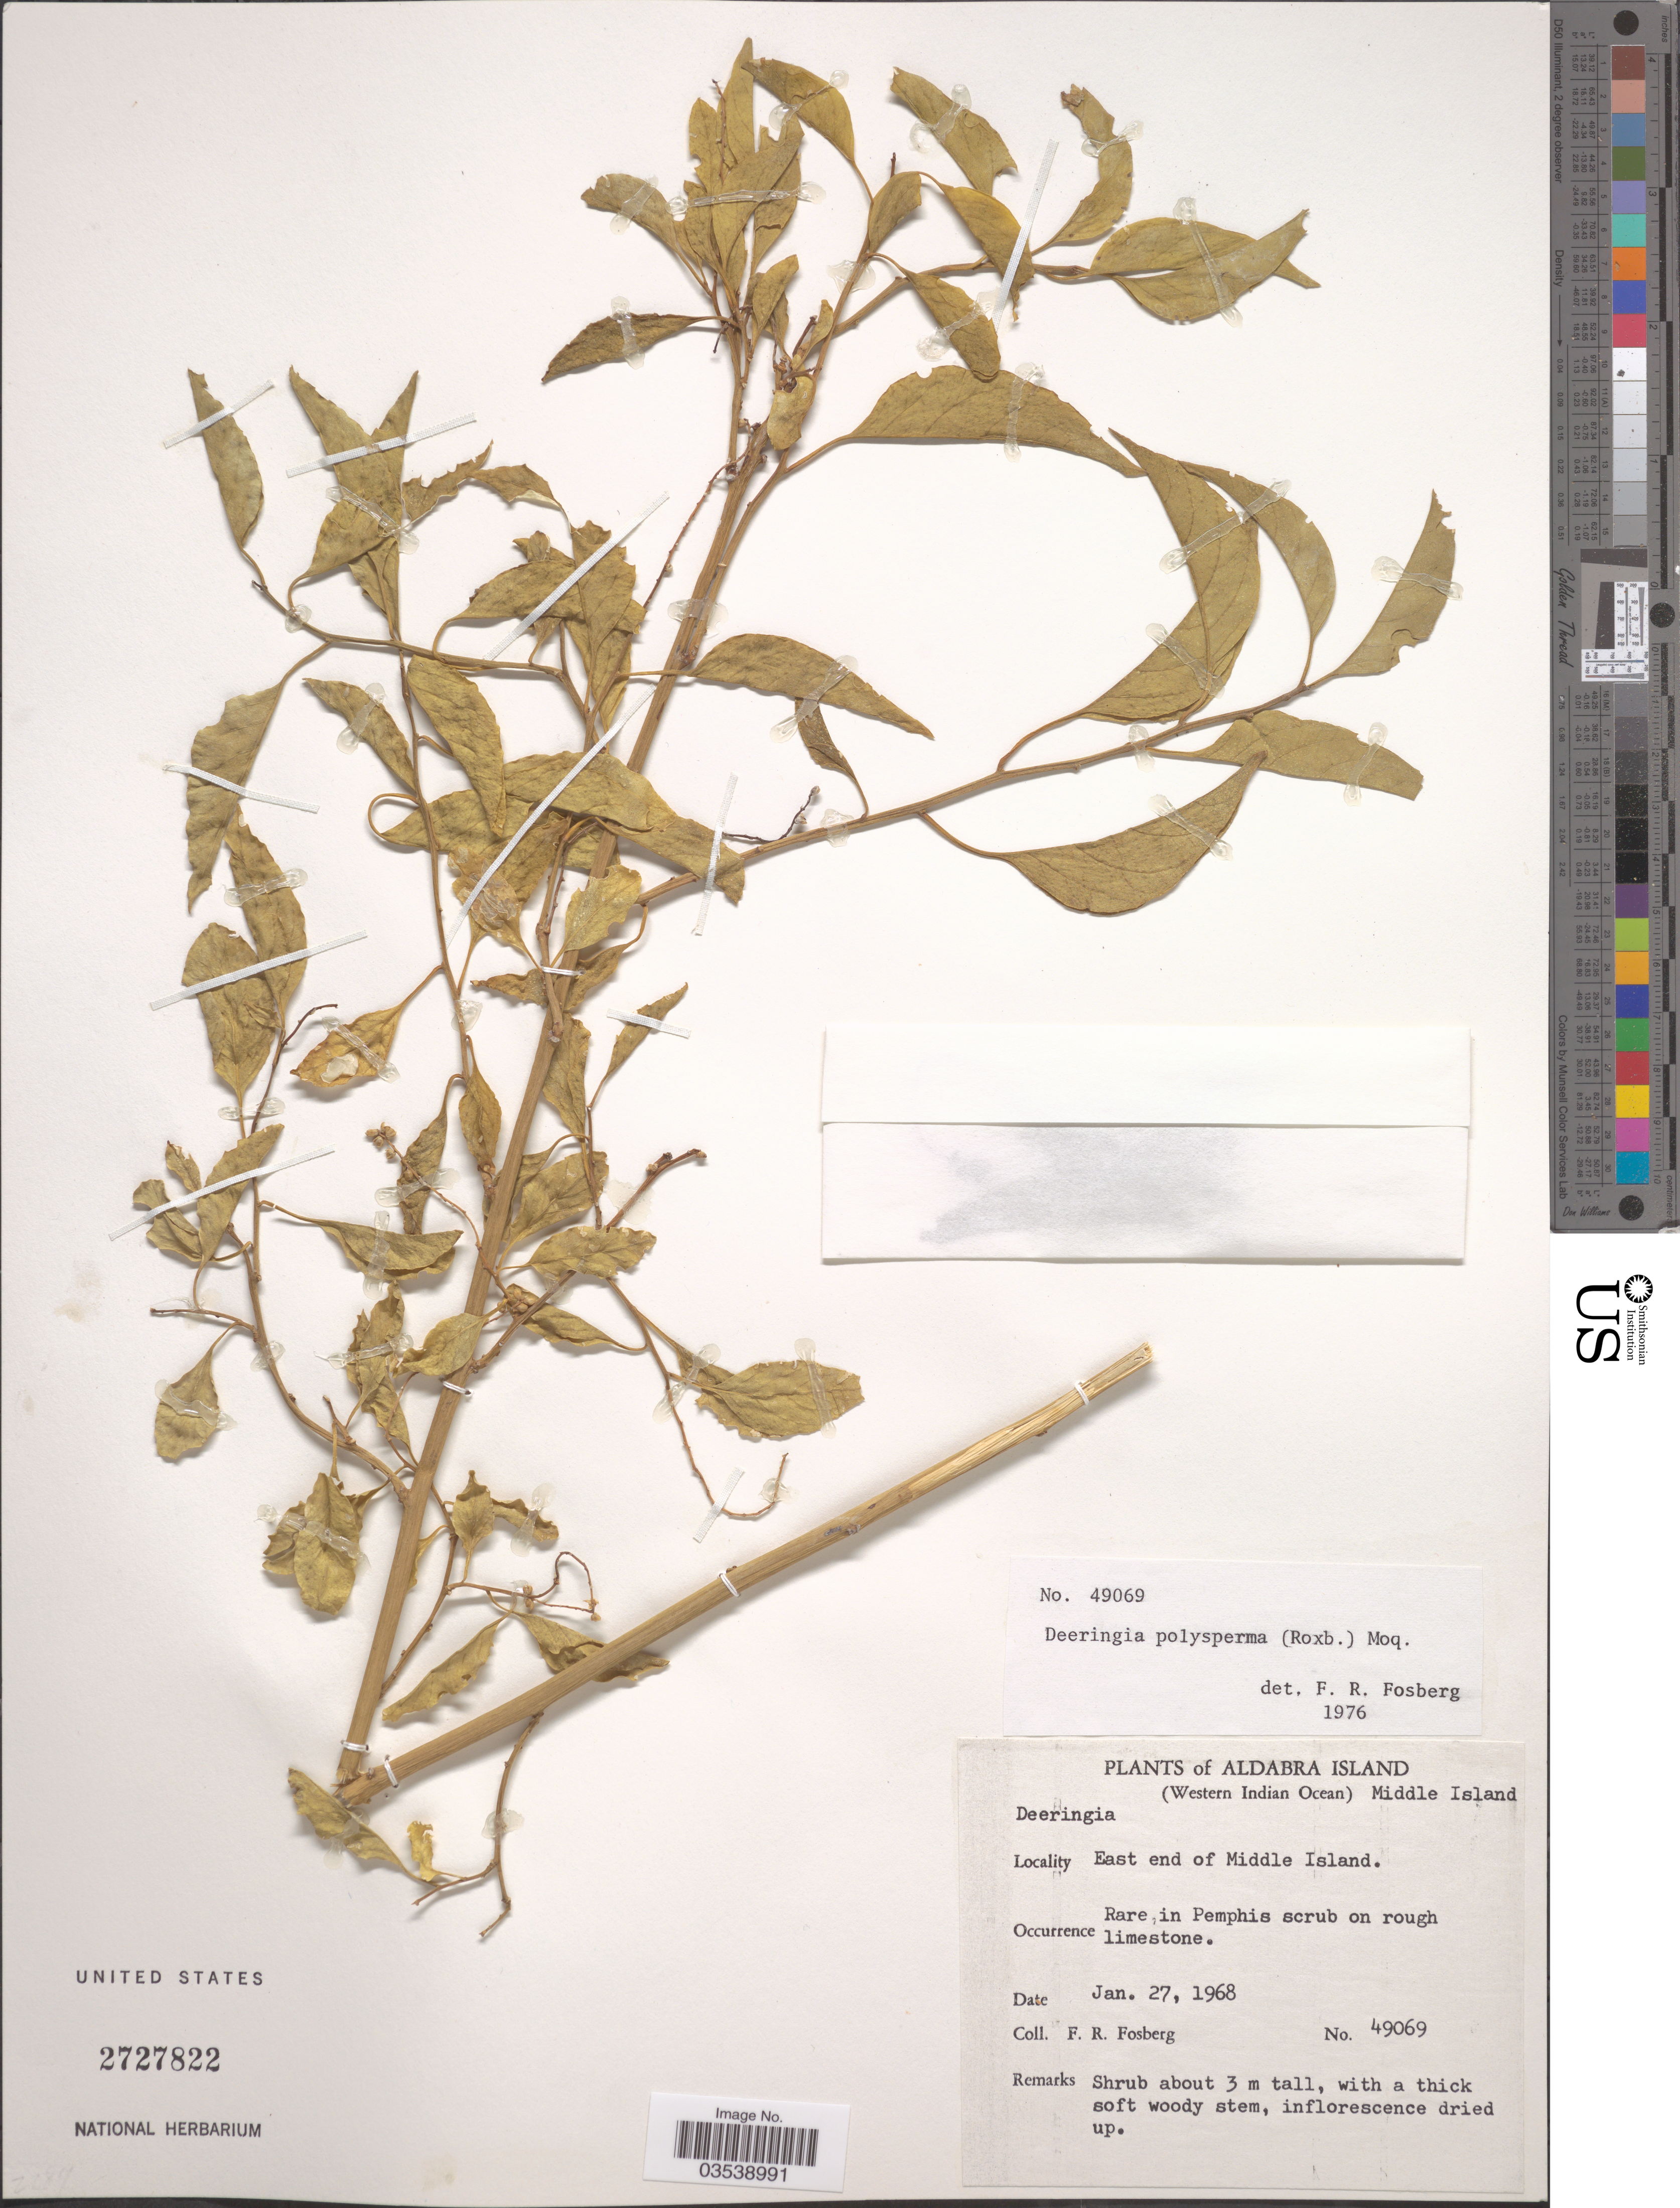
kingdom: Plantae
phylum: Tracheophyta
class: Magnoliopsida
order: Caryophyllales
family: Amaranthaceae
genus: Deeringia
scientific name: Deeringia polysperma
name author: (Roxb.) Moq.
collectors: F. R. Fosberg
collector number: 49069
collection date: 1968-01-27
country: Seychelles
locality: Aldabra Island (Western Indian Ocean) Middle Island. East end of Middle Island.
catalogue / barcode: US 2727822